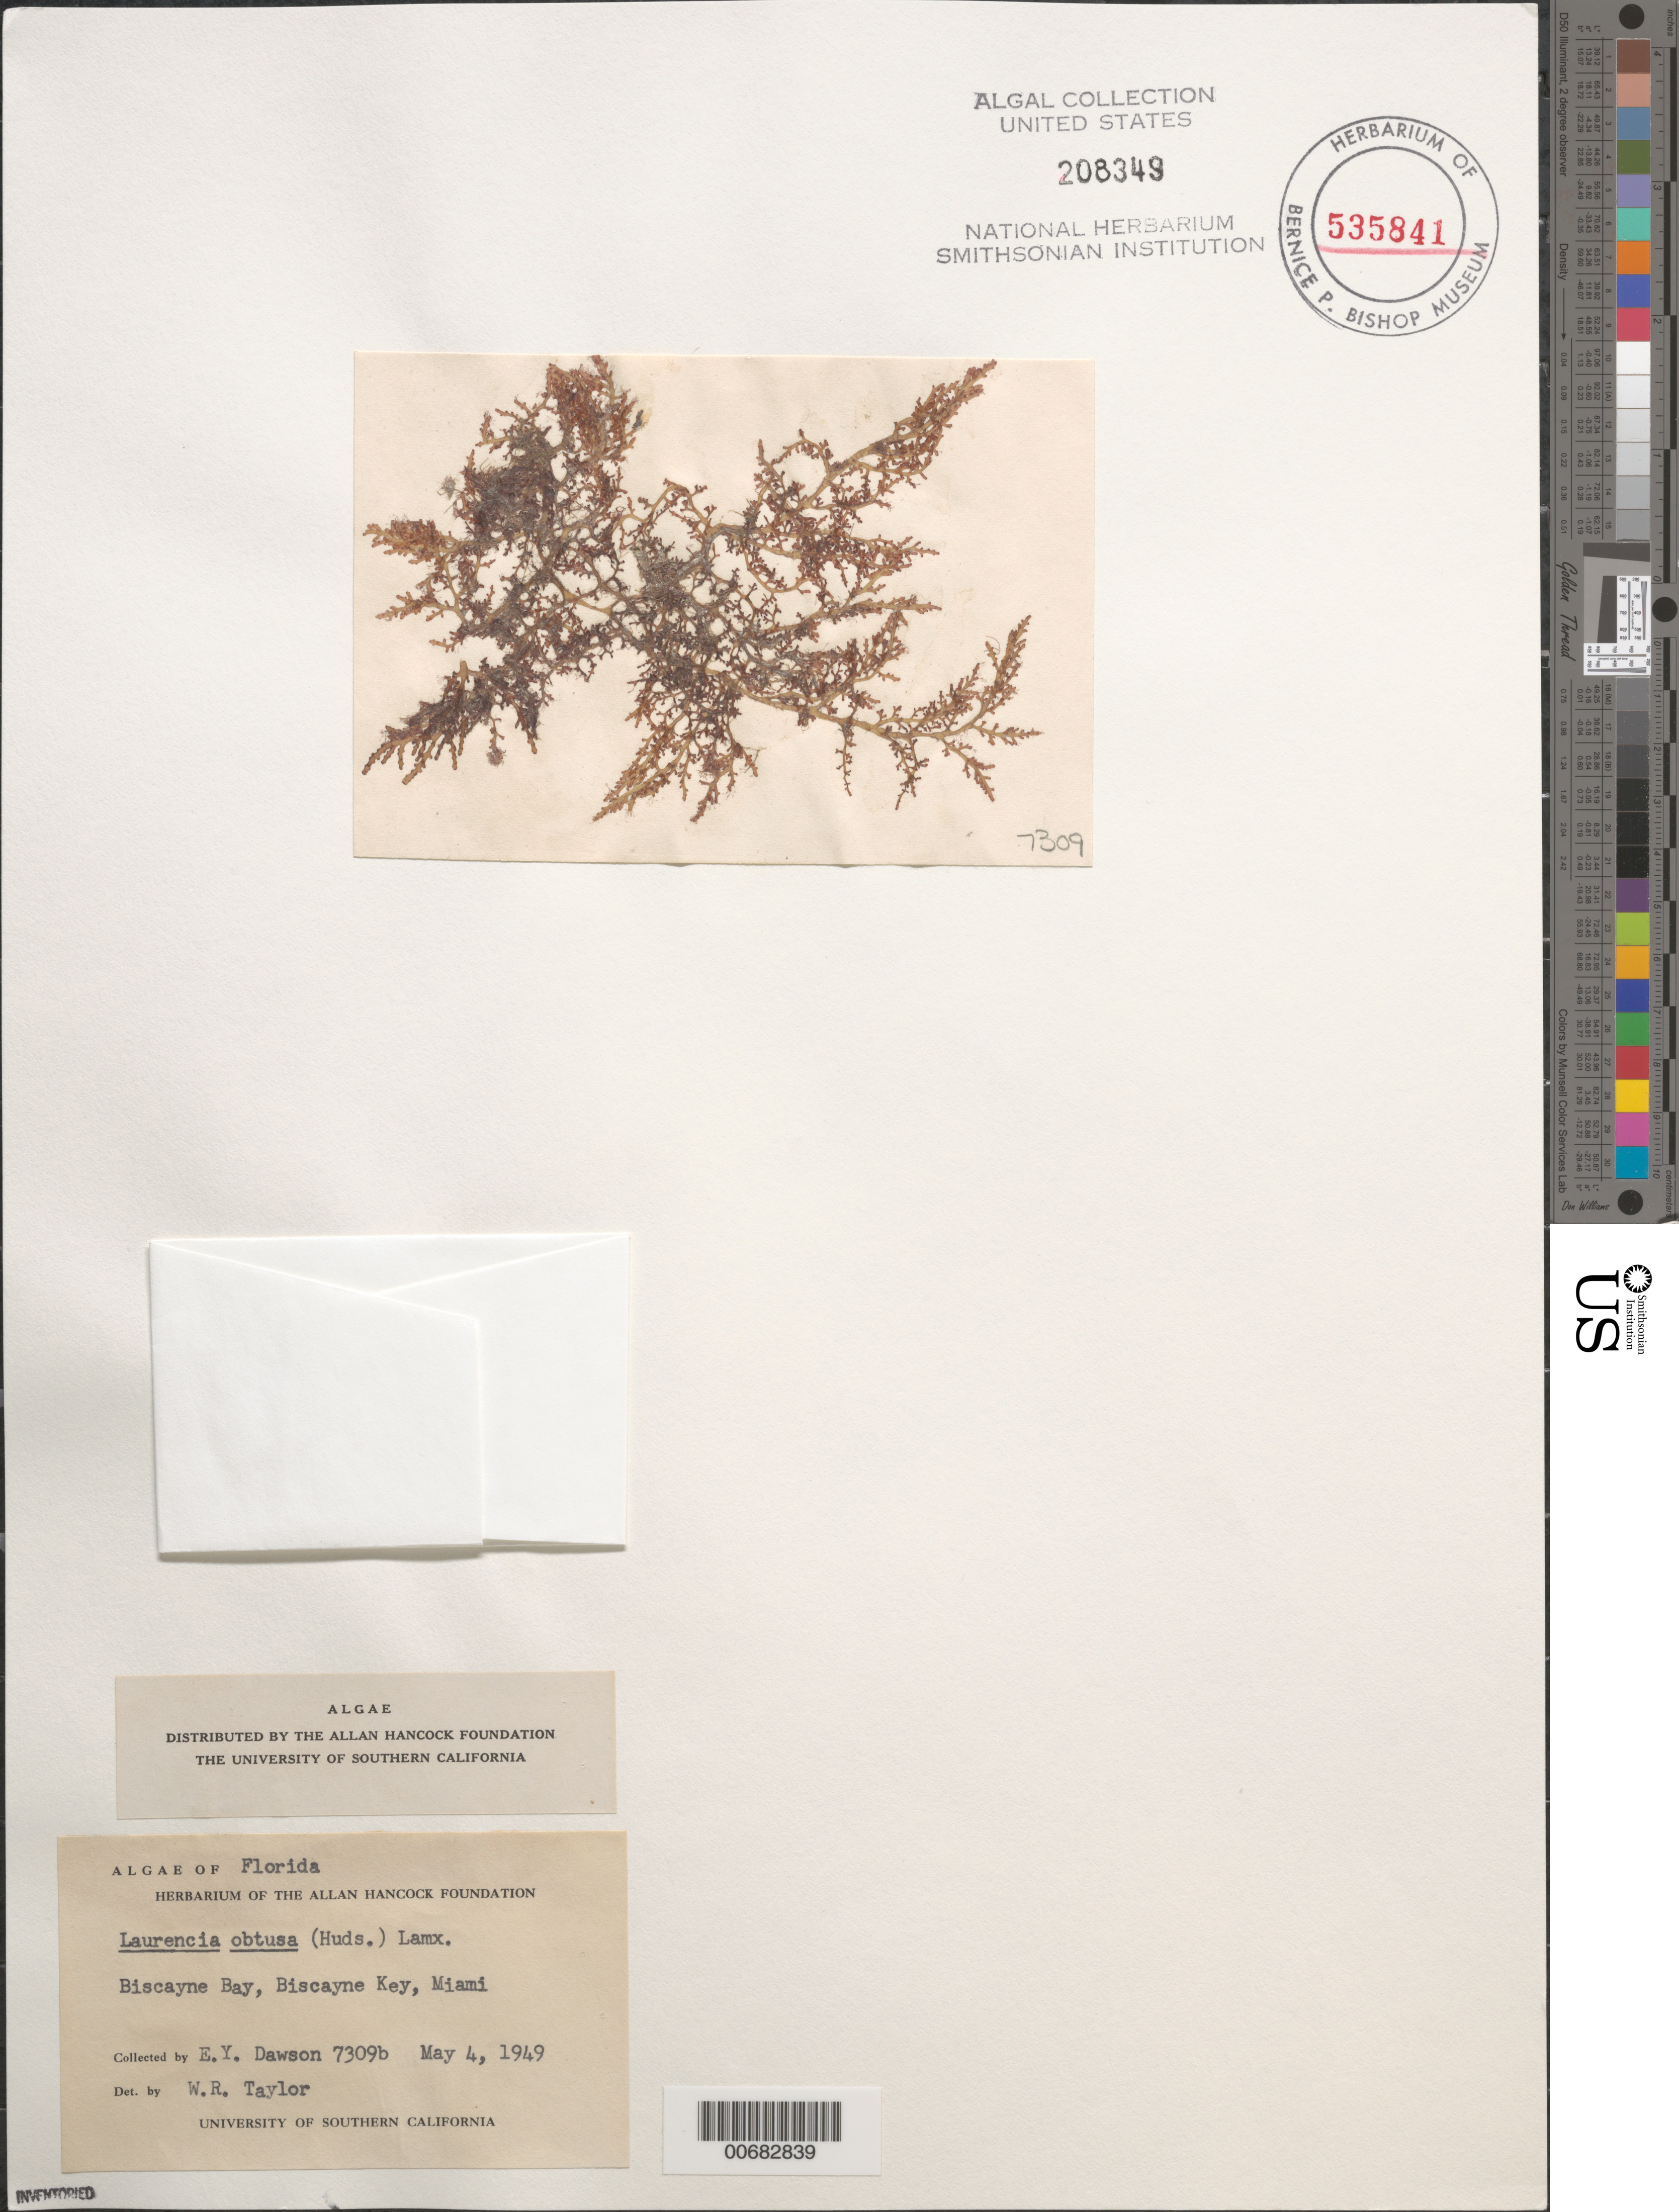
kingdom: Plantae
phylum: Rhodophyta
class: Florideophyceae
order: Ceramiales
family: Rhodomelaceae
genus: Laurencia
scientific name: Laurencia obtusa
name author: (Huds.) J.V.Lamouroux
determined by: Taylor, William R.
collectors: E. Y. Dawson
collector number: EYD 7309b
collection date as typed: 04 May 1949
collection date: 1949-05-04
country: United States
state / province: Florida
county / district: Miami-Dade County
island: Key Biscayne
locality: Biscayne Bay, Miami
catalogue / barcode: US 208349